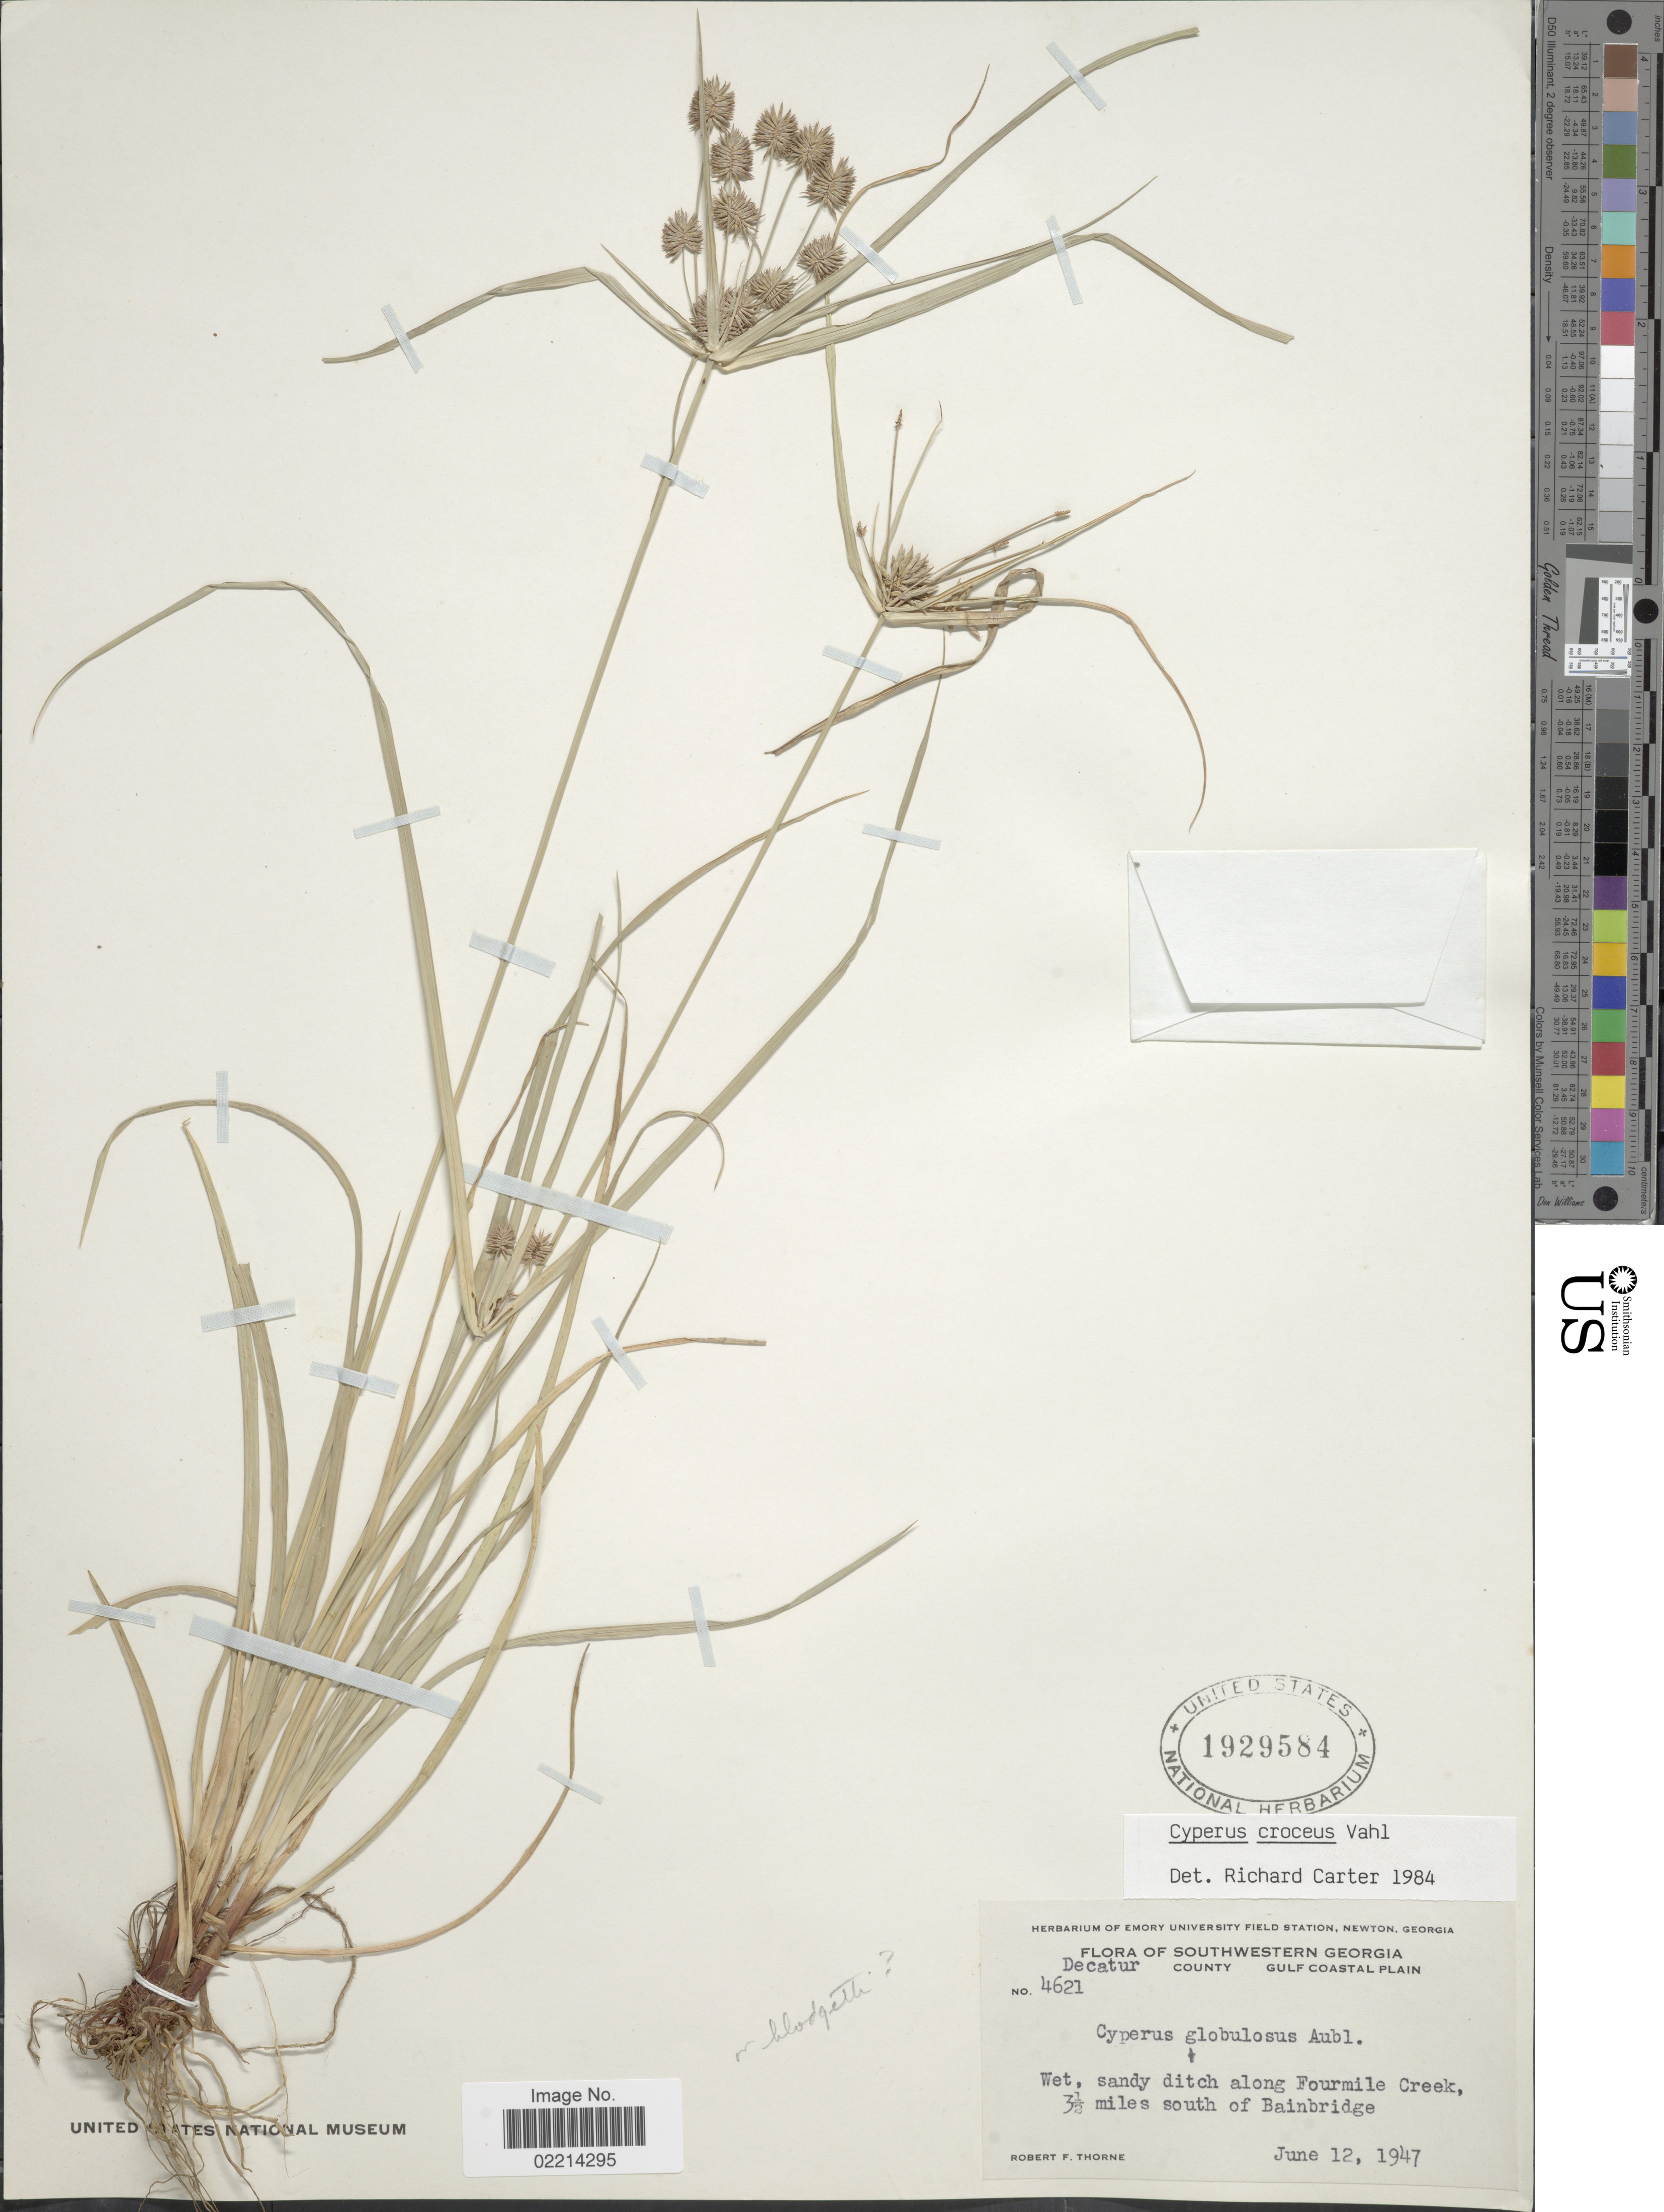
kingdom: Plantae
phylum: Tracheophyta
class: Liliopsida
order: Poales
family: Cyperaceae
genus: Cyperus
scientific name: Cyperus croceus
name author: Vahl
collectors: R. F. Thorne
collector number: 4621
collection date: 1947-06-12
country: United States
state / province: Georgia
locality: Southwestern Georgia, Decatur County, Gulf Coastal Plain, Wet, sandy ditch along Fourmile Creek, 3½ miles south of Bainbridge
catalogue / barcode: US 1929584